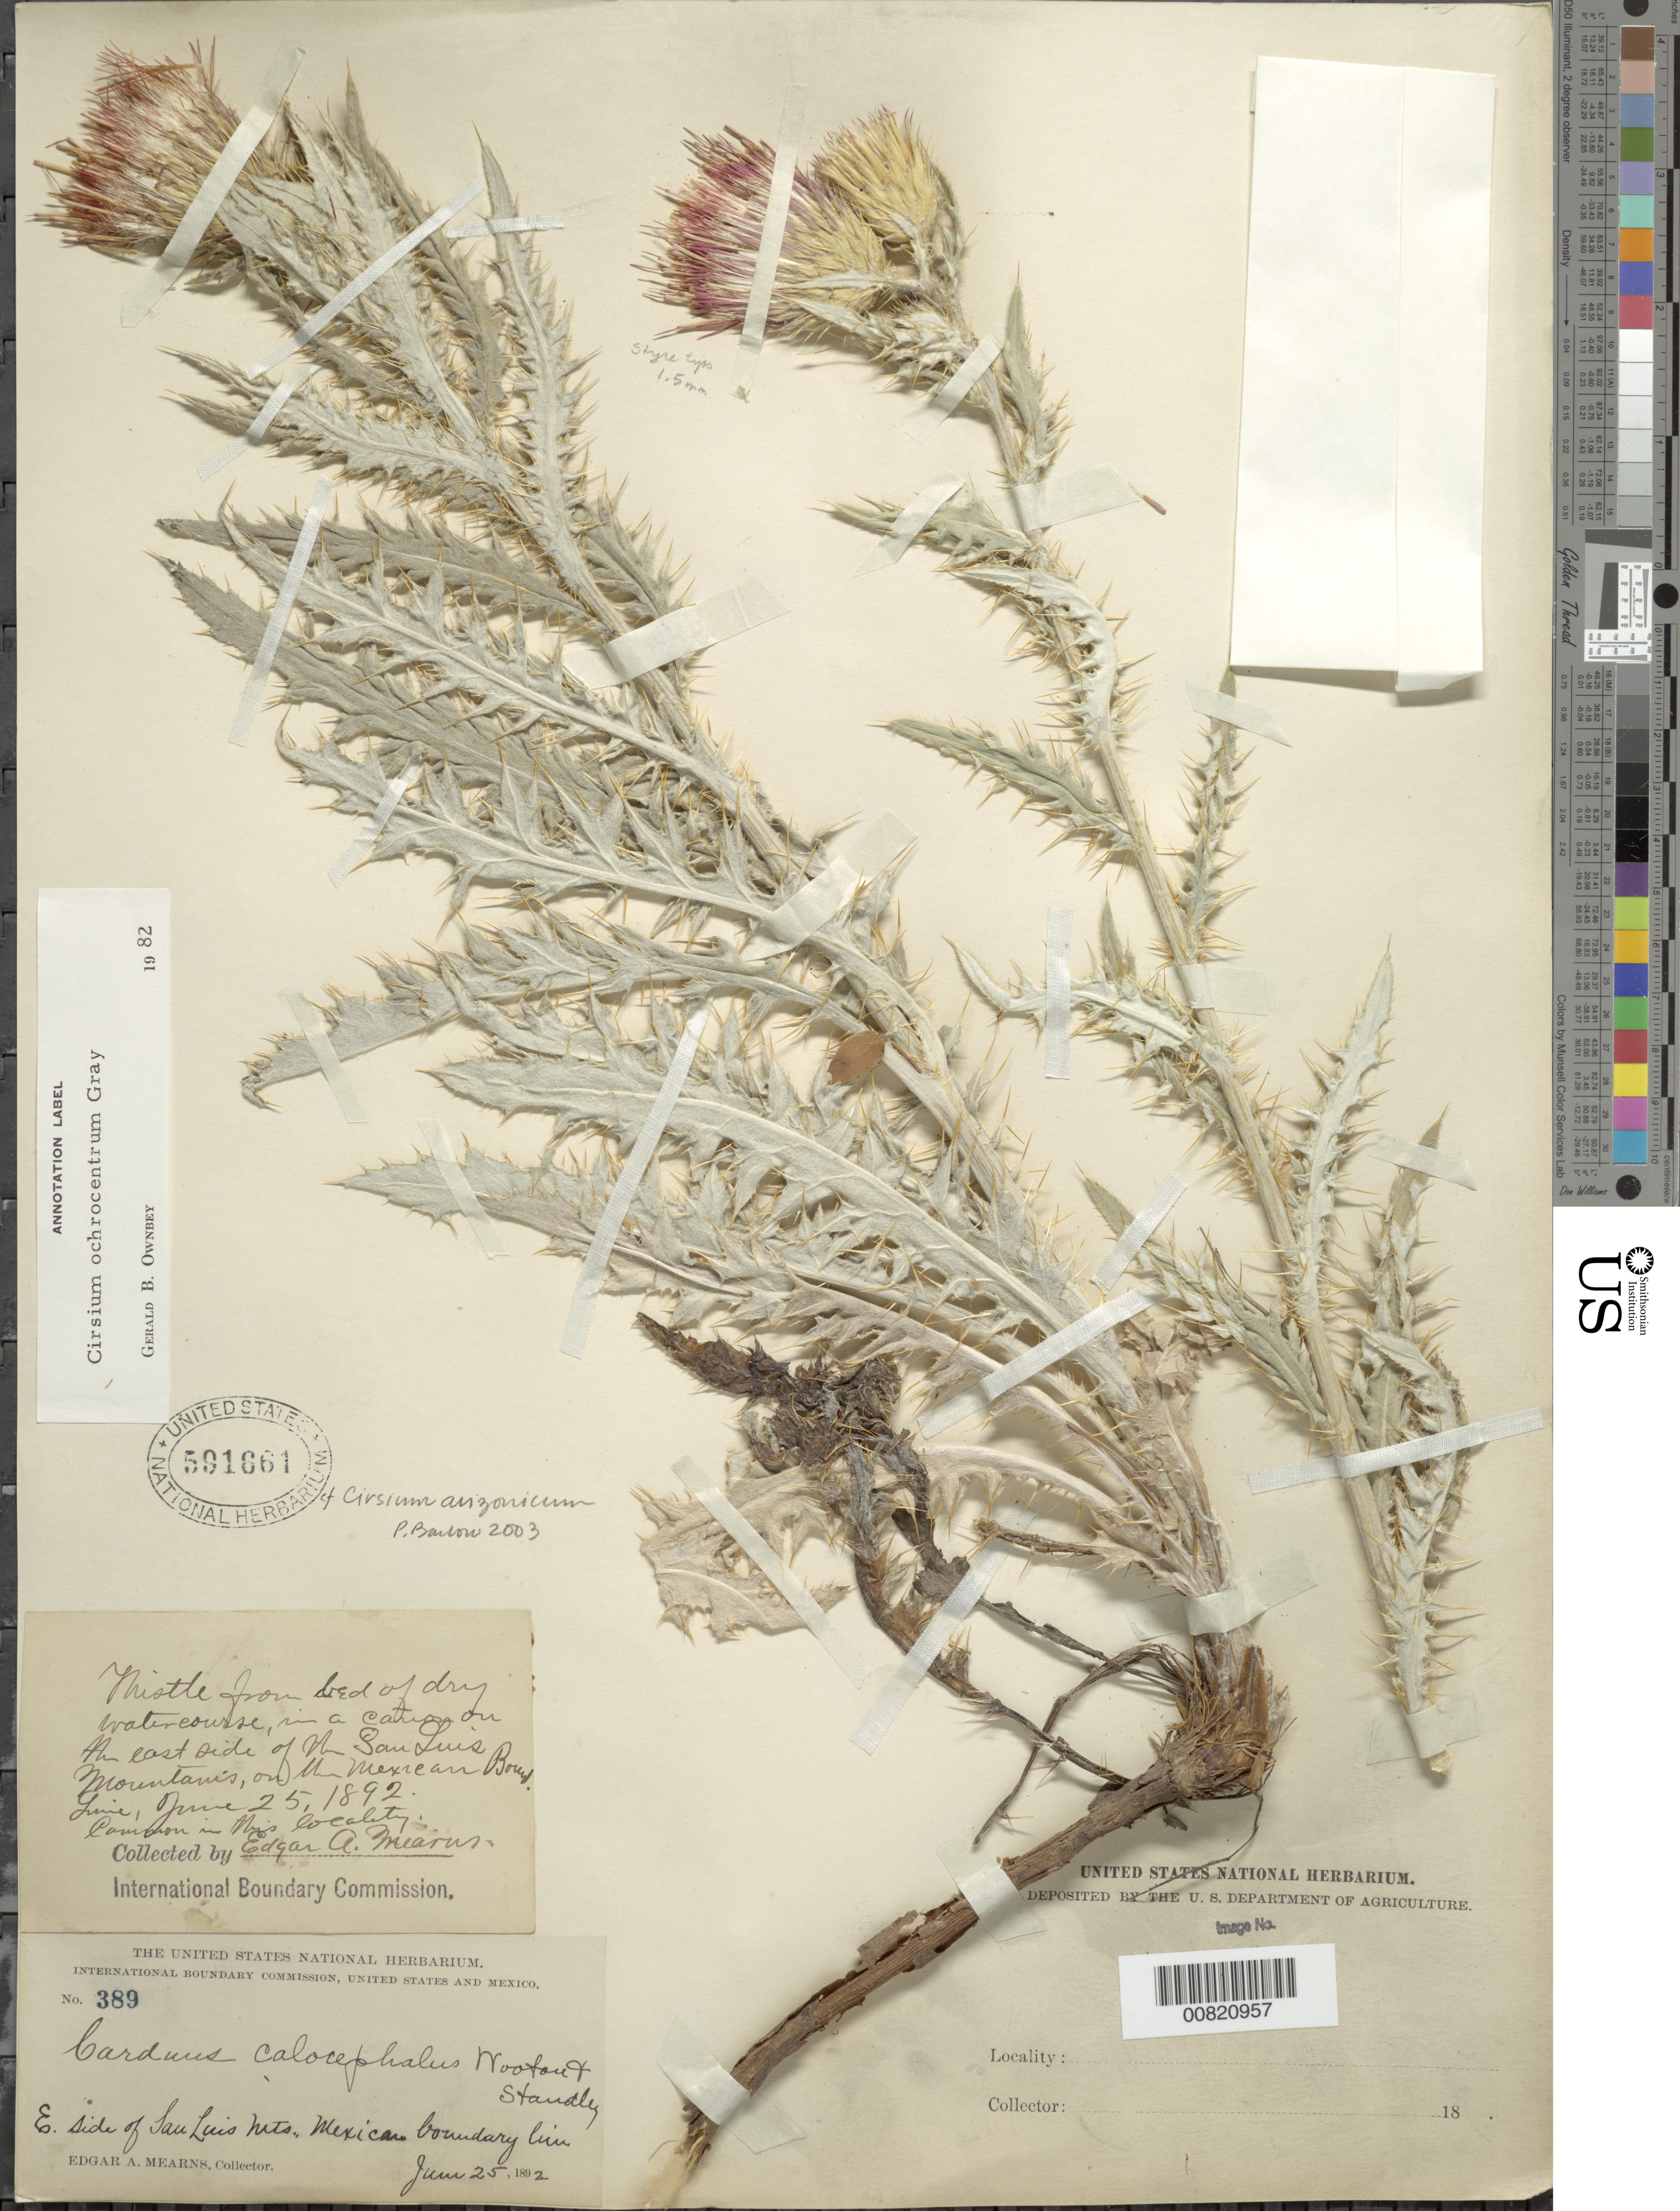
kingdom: Plantae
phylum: Tracheophyta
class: Magnoliopsida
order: Asterales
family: Asteraceae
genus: Cirsium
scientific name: Cirsium arizonicum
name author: (A. Gray) Petr.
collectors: E. A. Mearns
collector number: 389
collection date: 1892-06-25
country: Mexico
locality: E side of San Luis Mts., Mexican boundary line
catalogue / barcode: US 591661